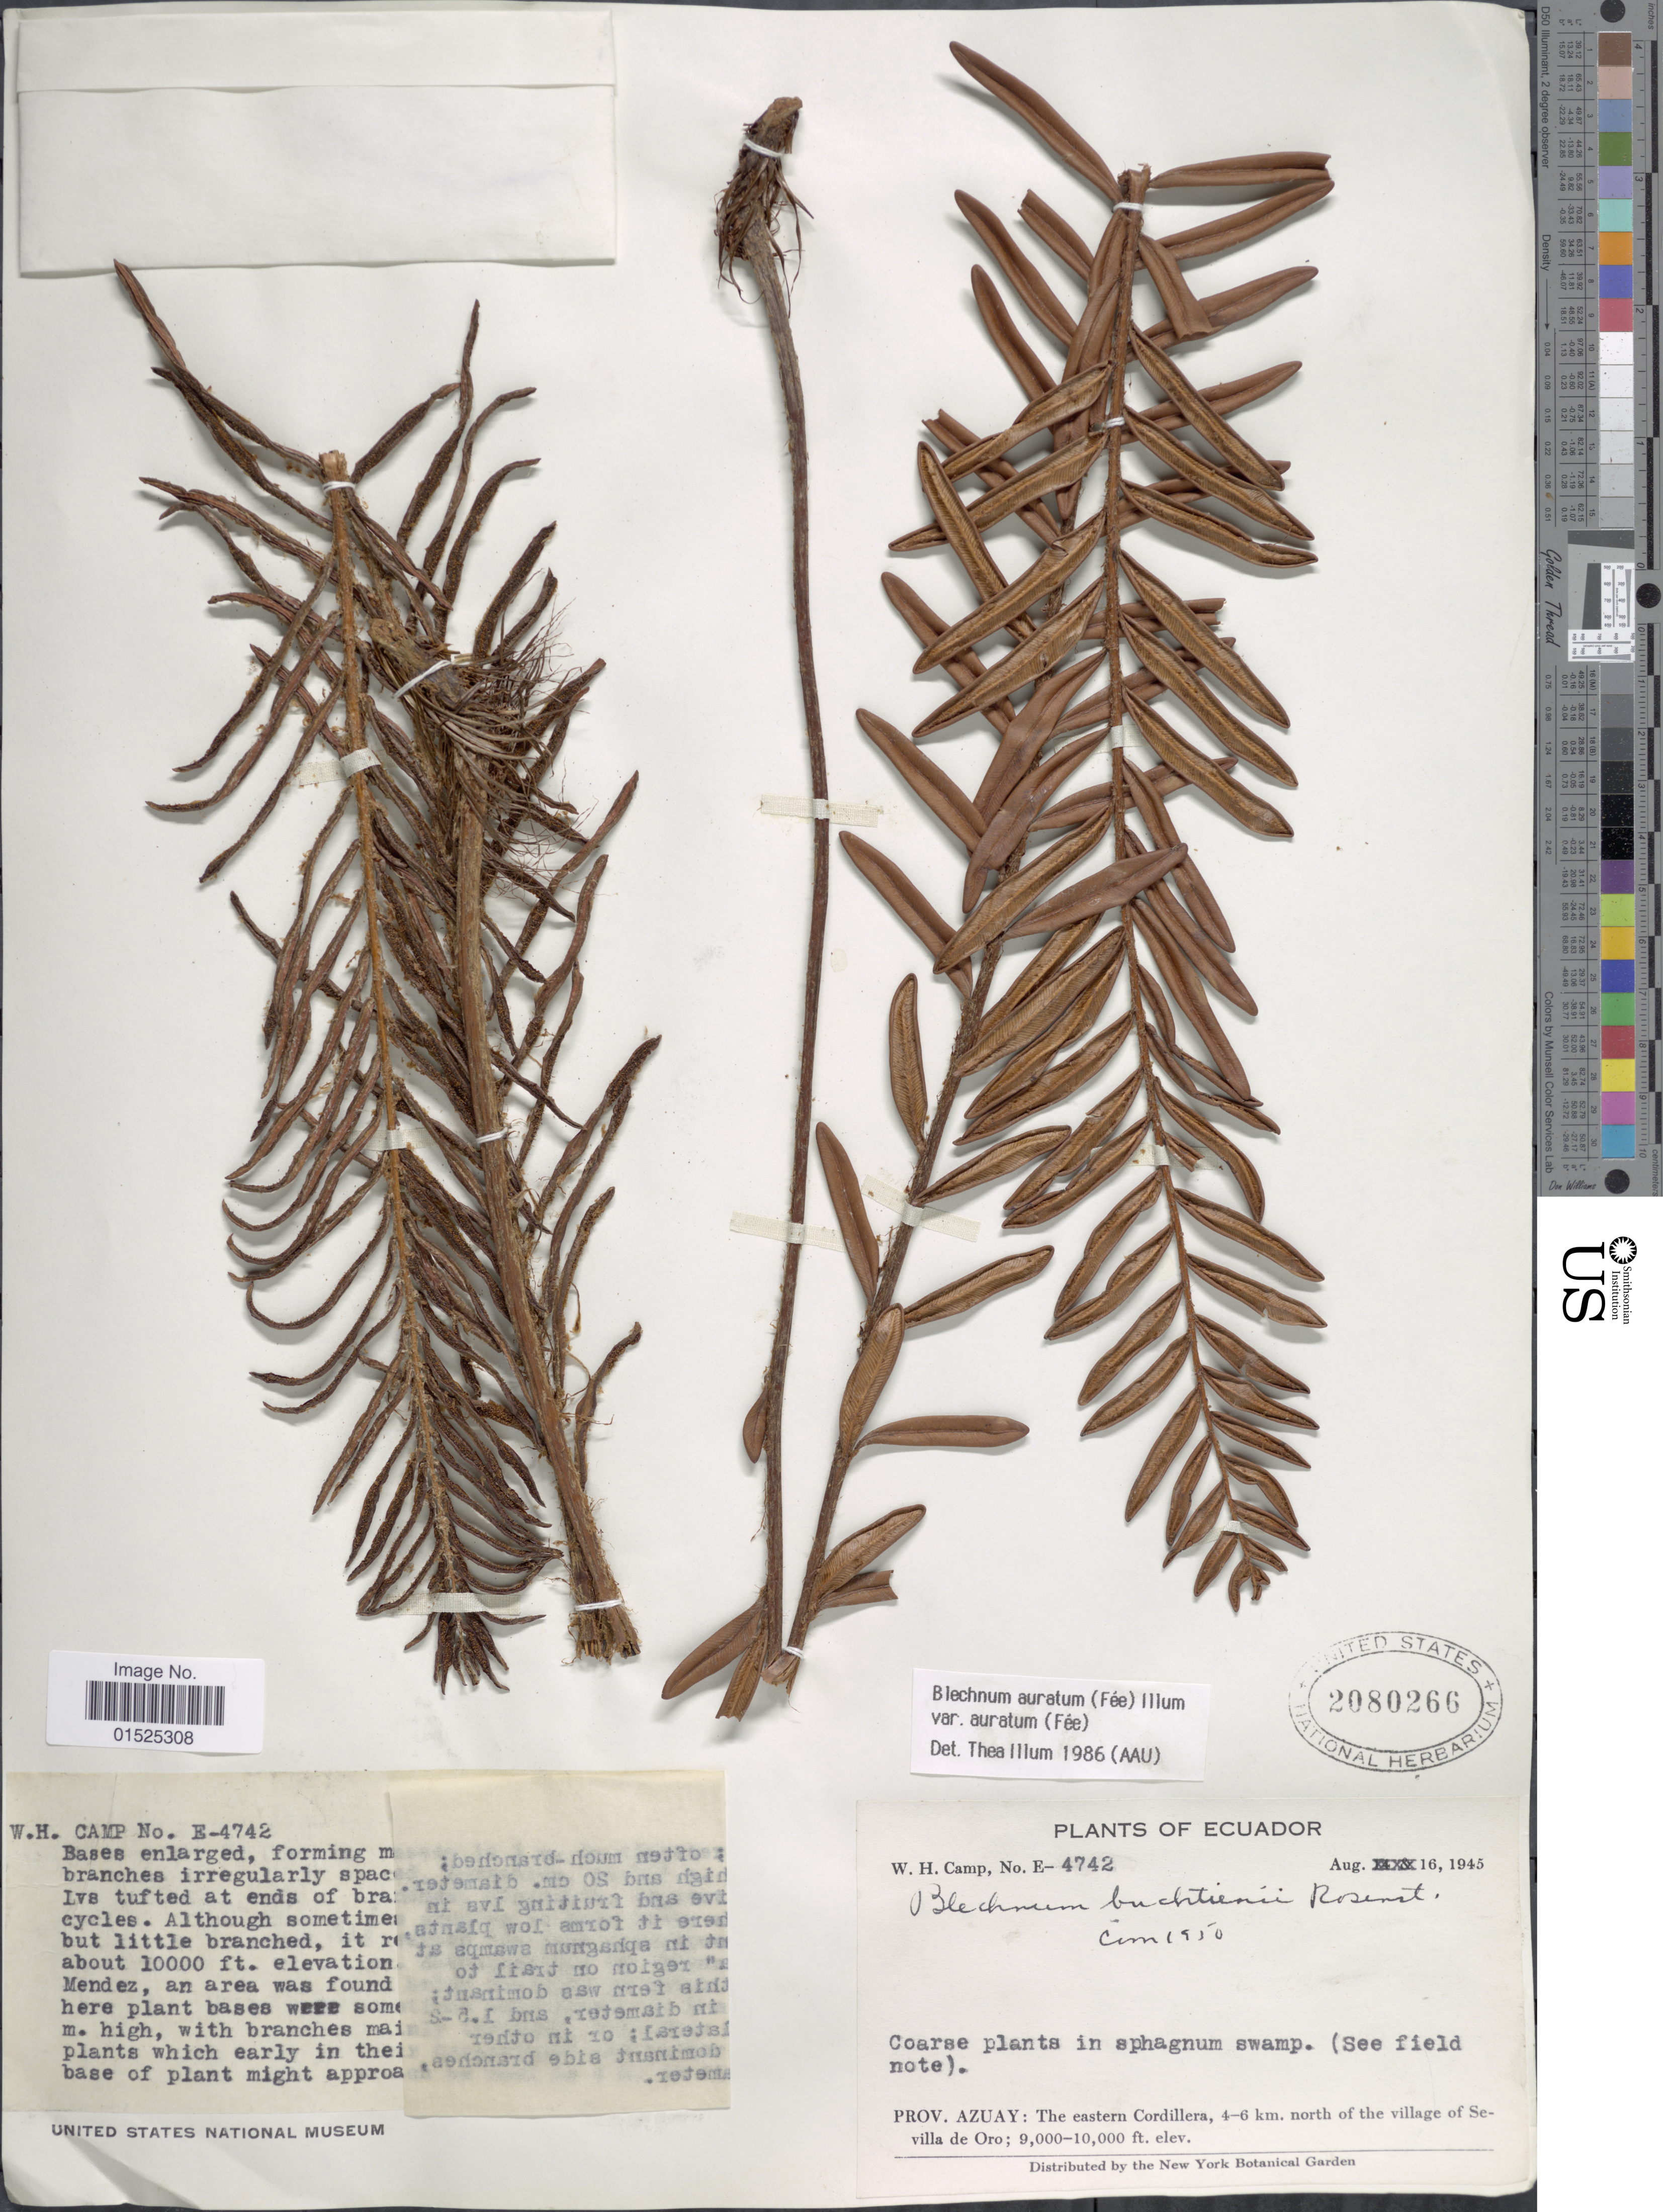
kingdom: Plantae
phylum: Tracheophyta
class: Polypodiopsida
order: Polypodiales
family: Blechnaceae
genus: Blechnum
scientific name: Blechnum auratum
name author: (Fée) R.M. Tryon & Stolze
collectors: W. H. Camp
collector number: E- 4742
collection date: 1945-08-16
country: Ecuador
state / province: Azuay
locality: Azuay, the eastern Cordillera, 4- 6 km, north of the village of Sevilla de Oro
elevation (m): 2743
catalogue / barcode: US 2080266